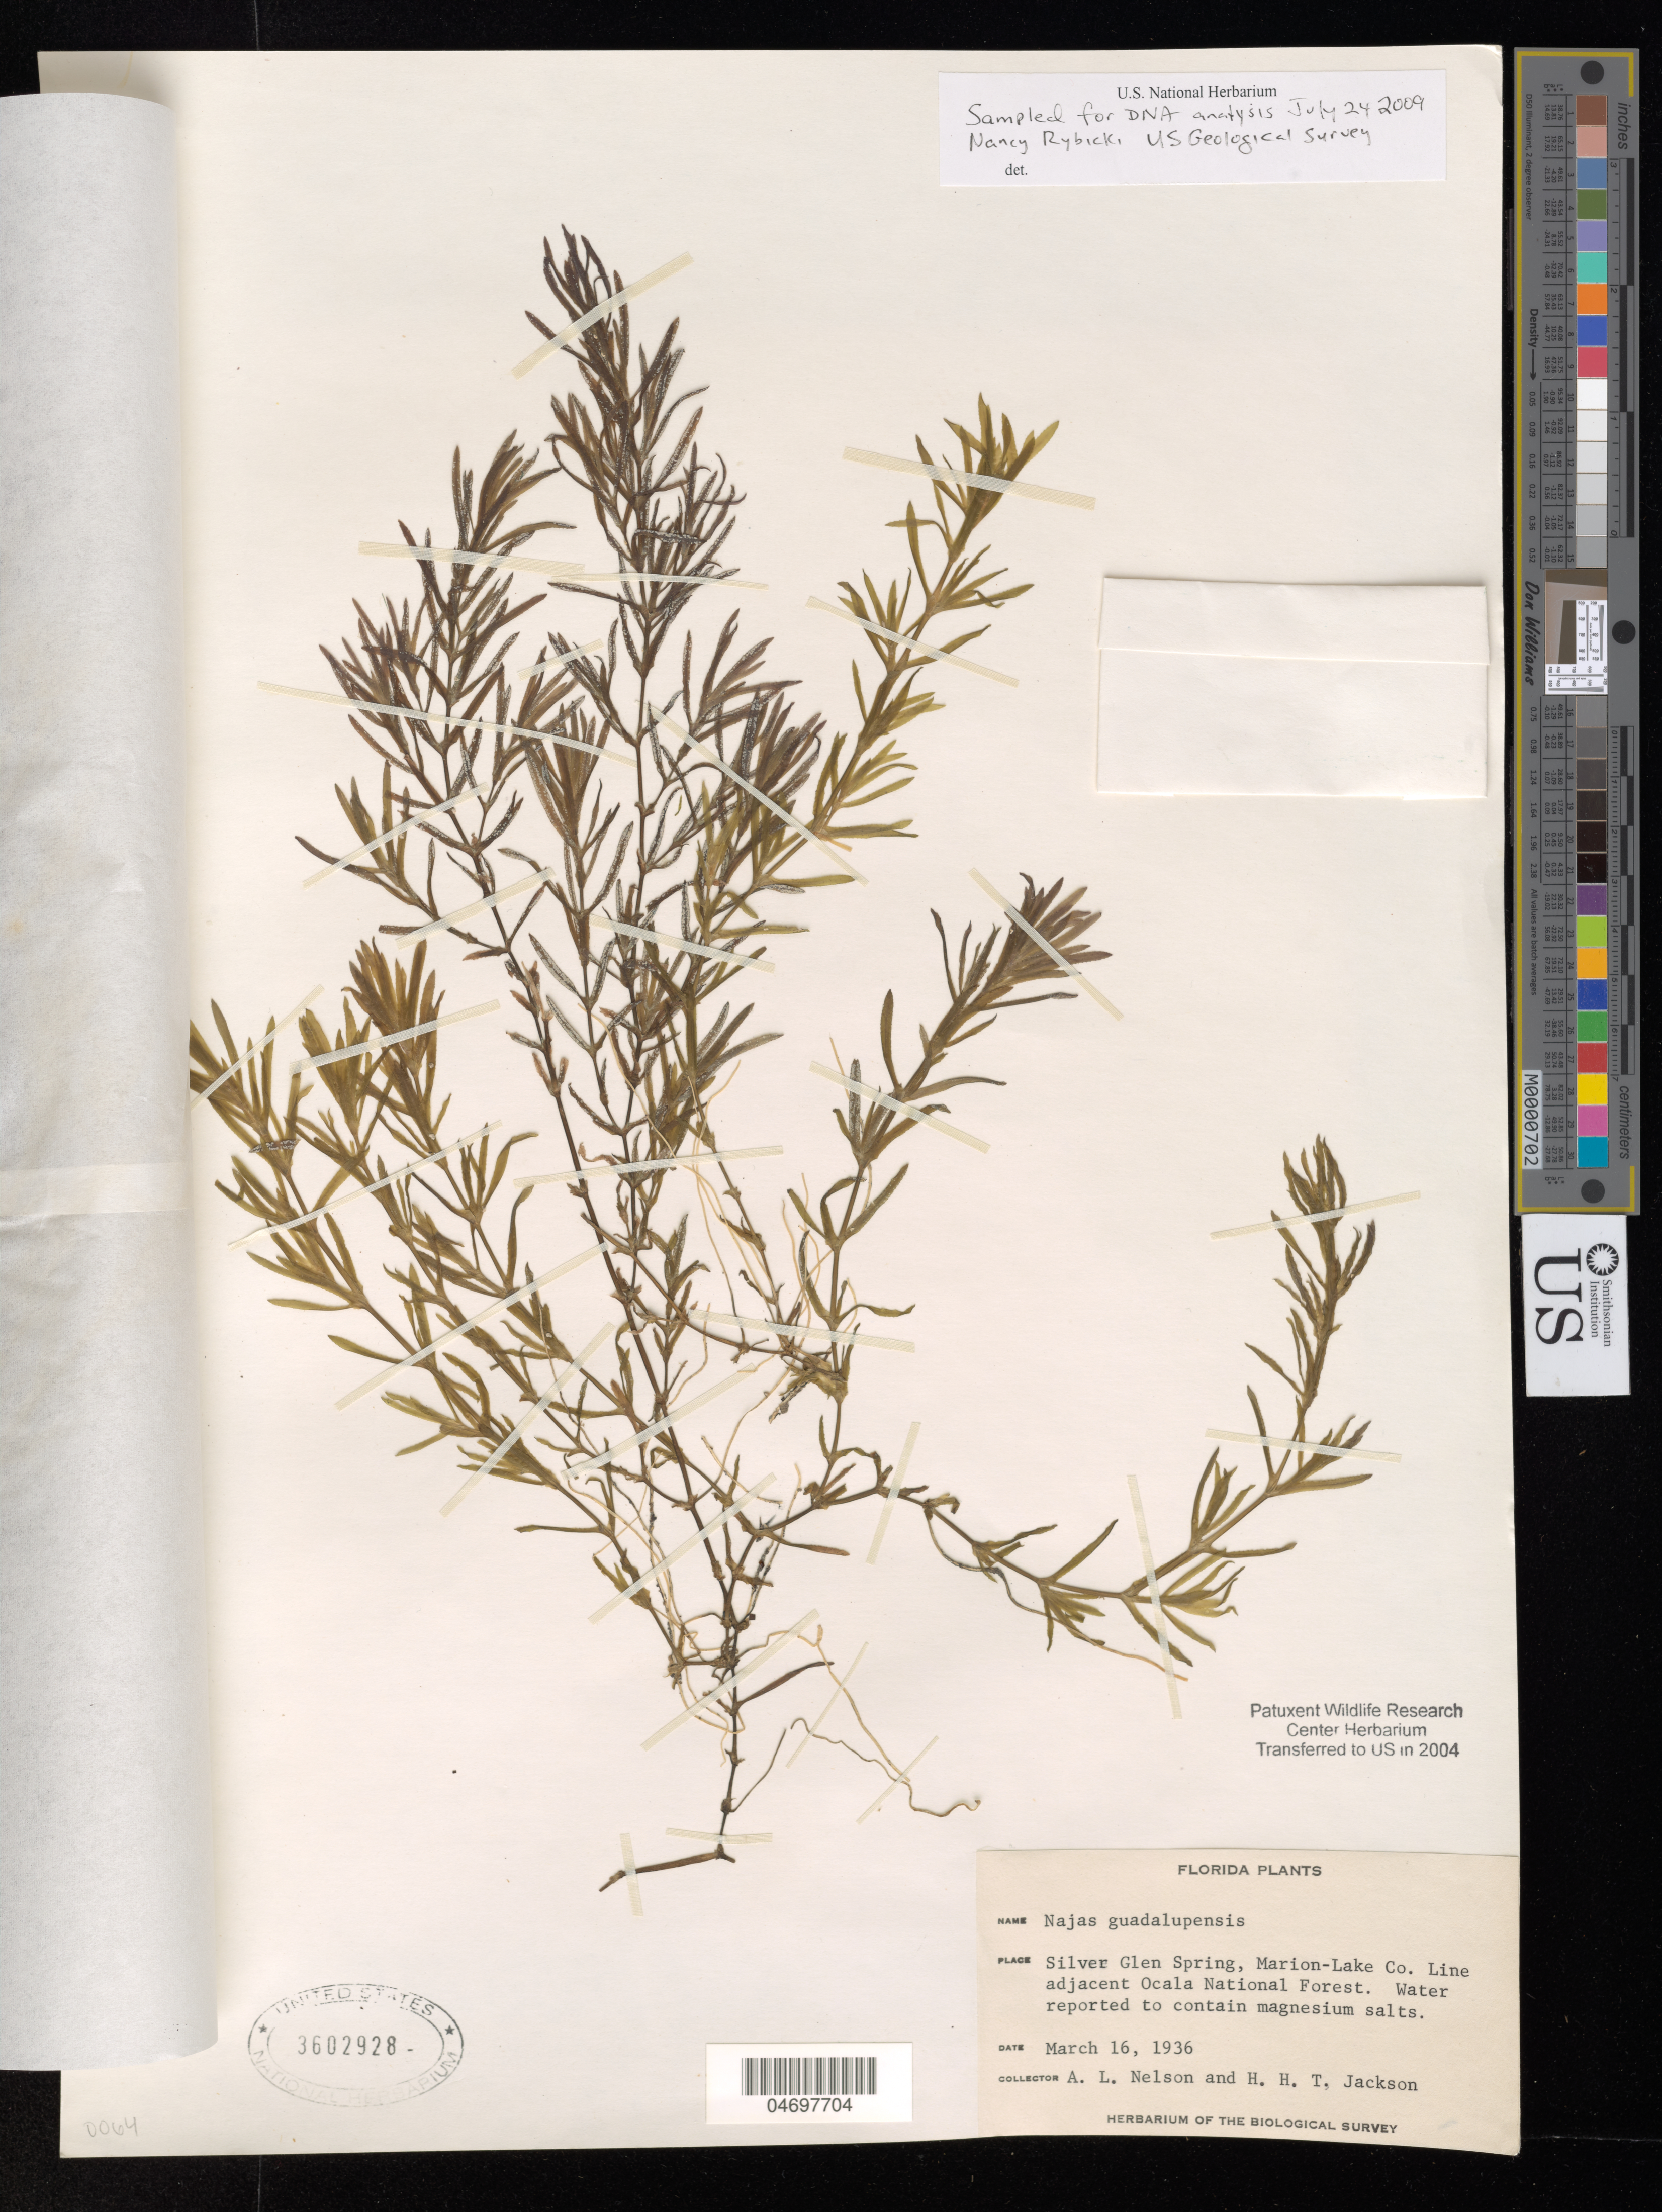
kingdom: Plantae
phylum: Tracheophyta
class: Liliopsida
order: Alismatales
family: Hydrocharitaceae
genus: Najas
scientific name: Najas guadalupensis var. guadalupensis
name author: (Spreng.) Magnus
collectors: A. L. Nelson & H. Jackson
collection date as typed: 16 Mar 1936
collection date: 1936-03-16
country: United States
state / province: Florida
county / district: Lake / Marion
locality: County line, Silver Glen Spring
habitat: Water reported to contain magnesium salts.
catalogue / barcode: US 3602928